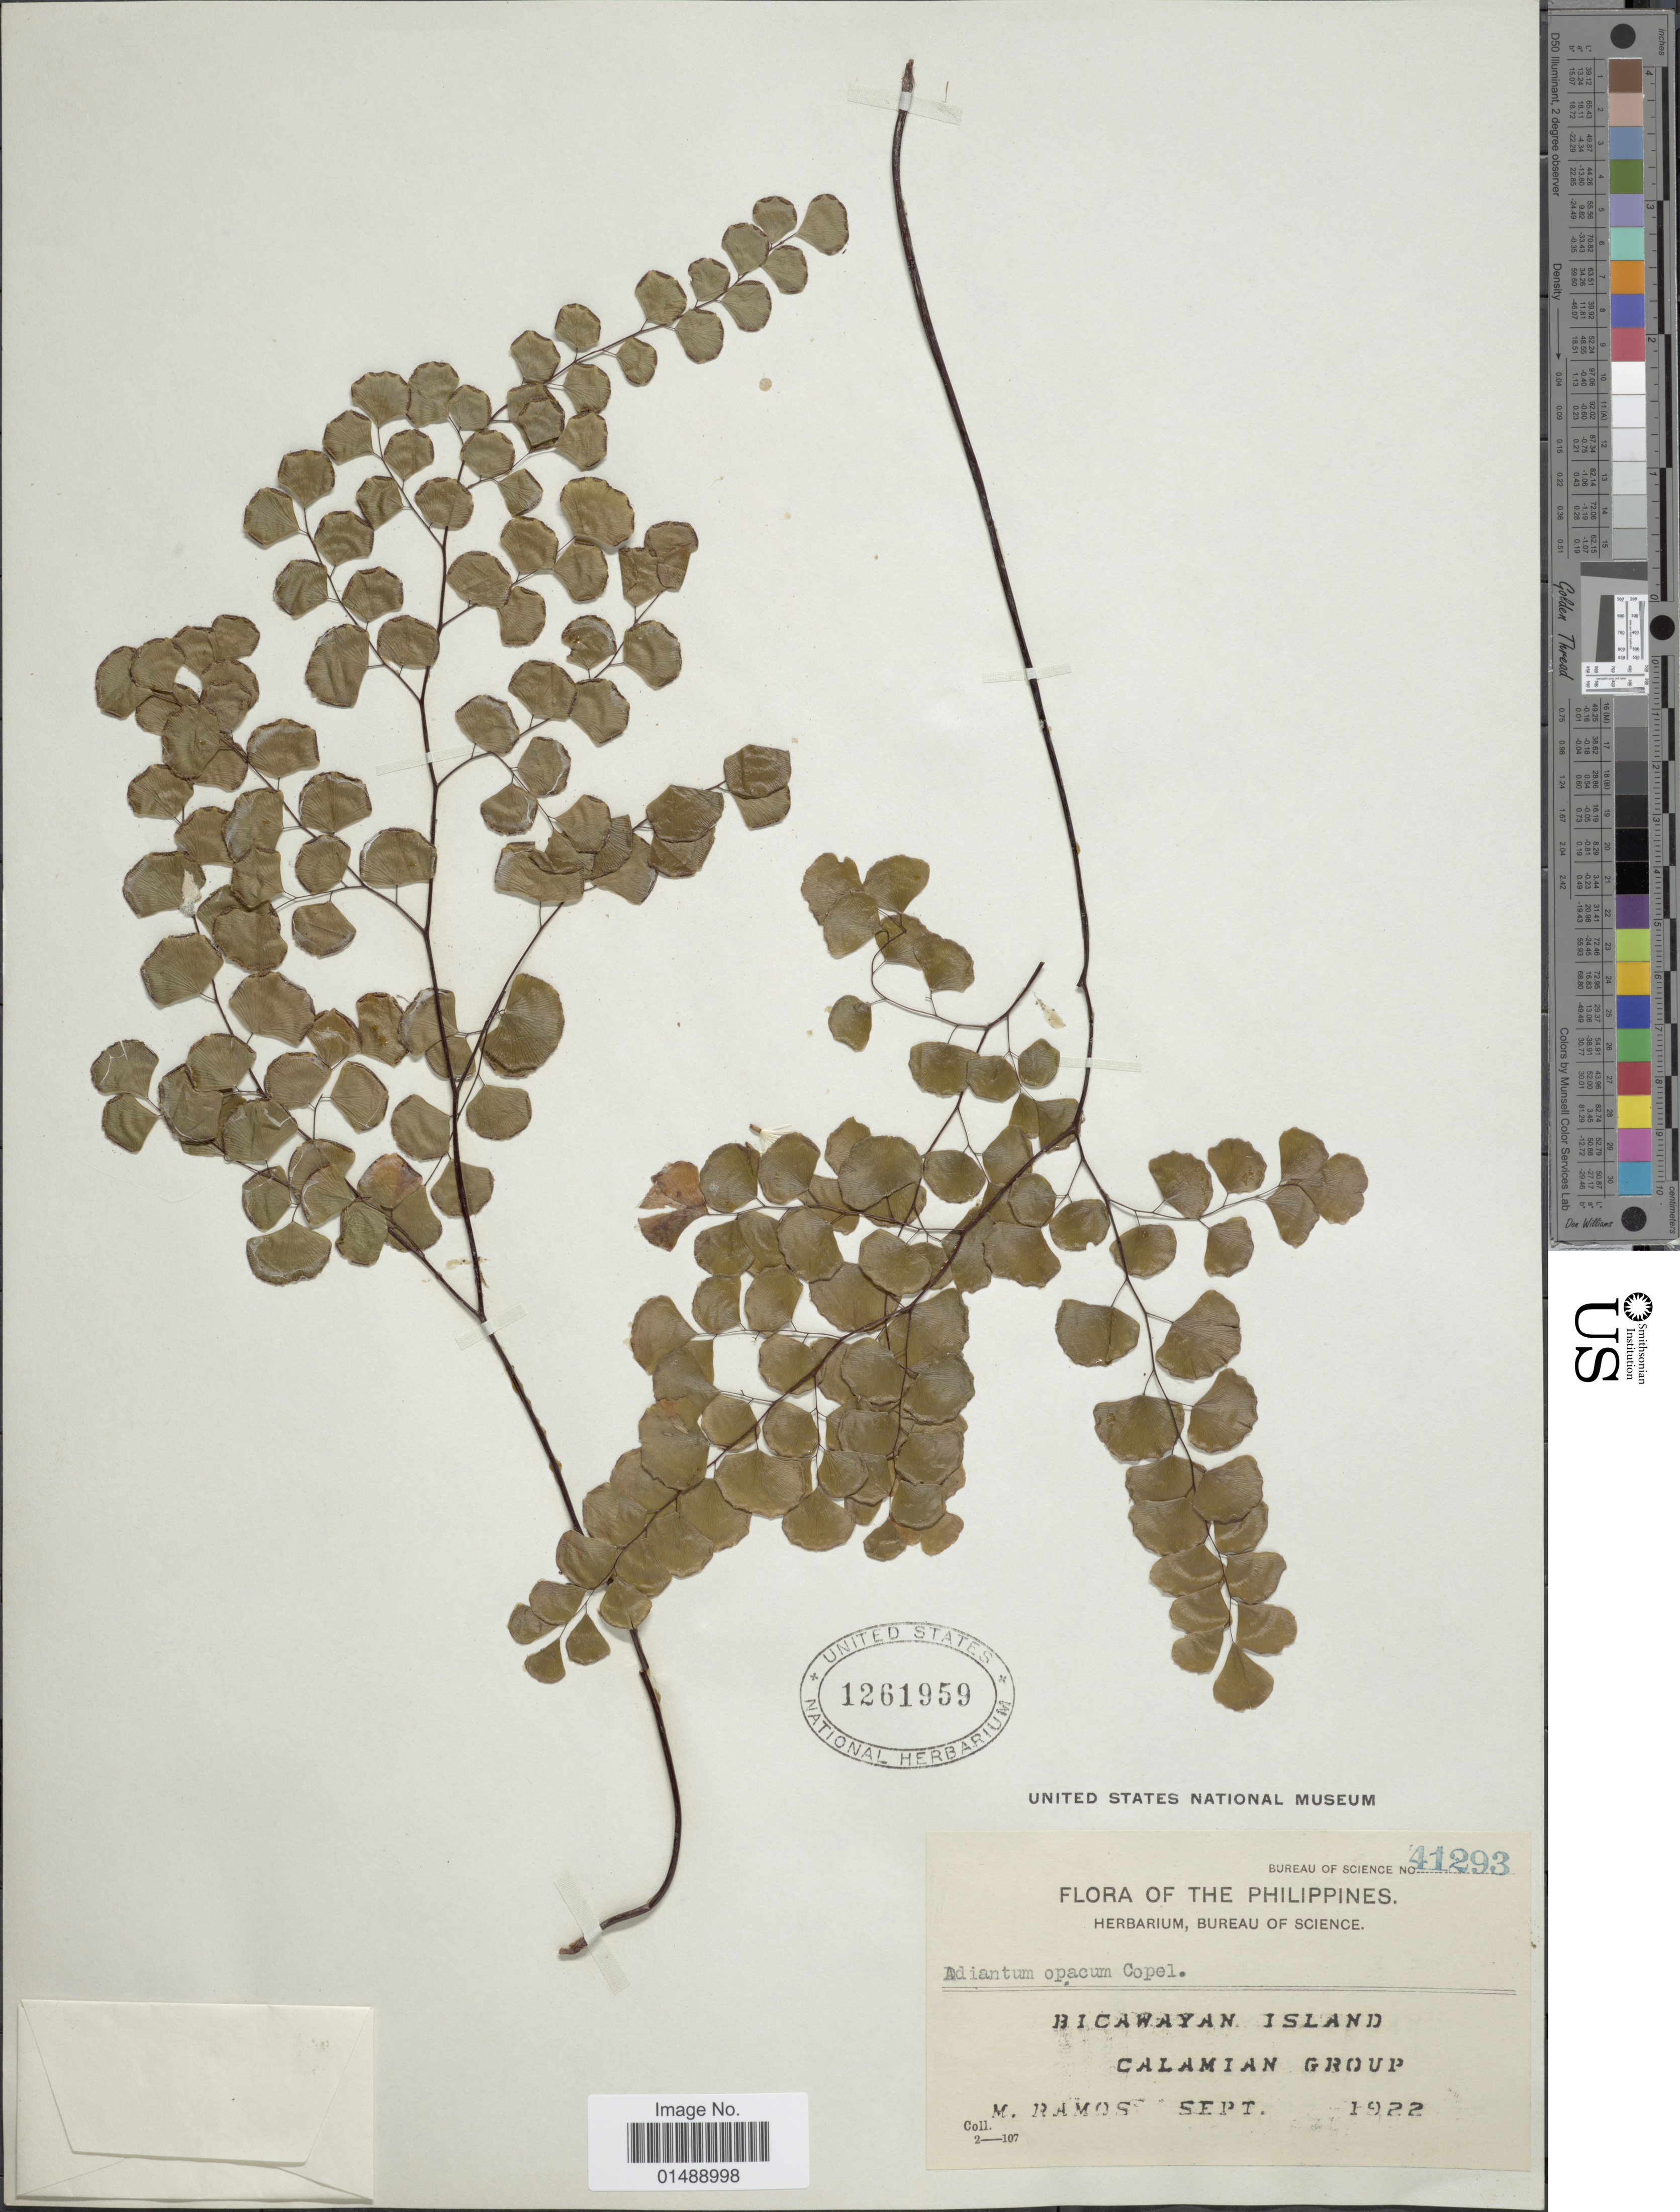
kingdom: Plantae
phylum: Tracheophyta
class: Polypodiopsida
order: Polypodiales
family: Pteridaceae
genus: Adiantum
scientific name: Adiantum opacum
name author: Copel.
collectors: M. Ramos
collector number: Bureau of Science 41293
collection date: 1922-09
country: Philippines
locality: Bicawayan Island, Calamian Group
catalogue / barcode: US 1261959